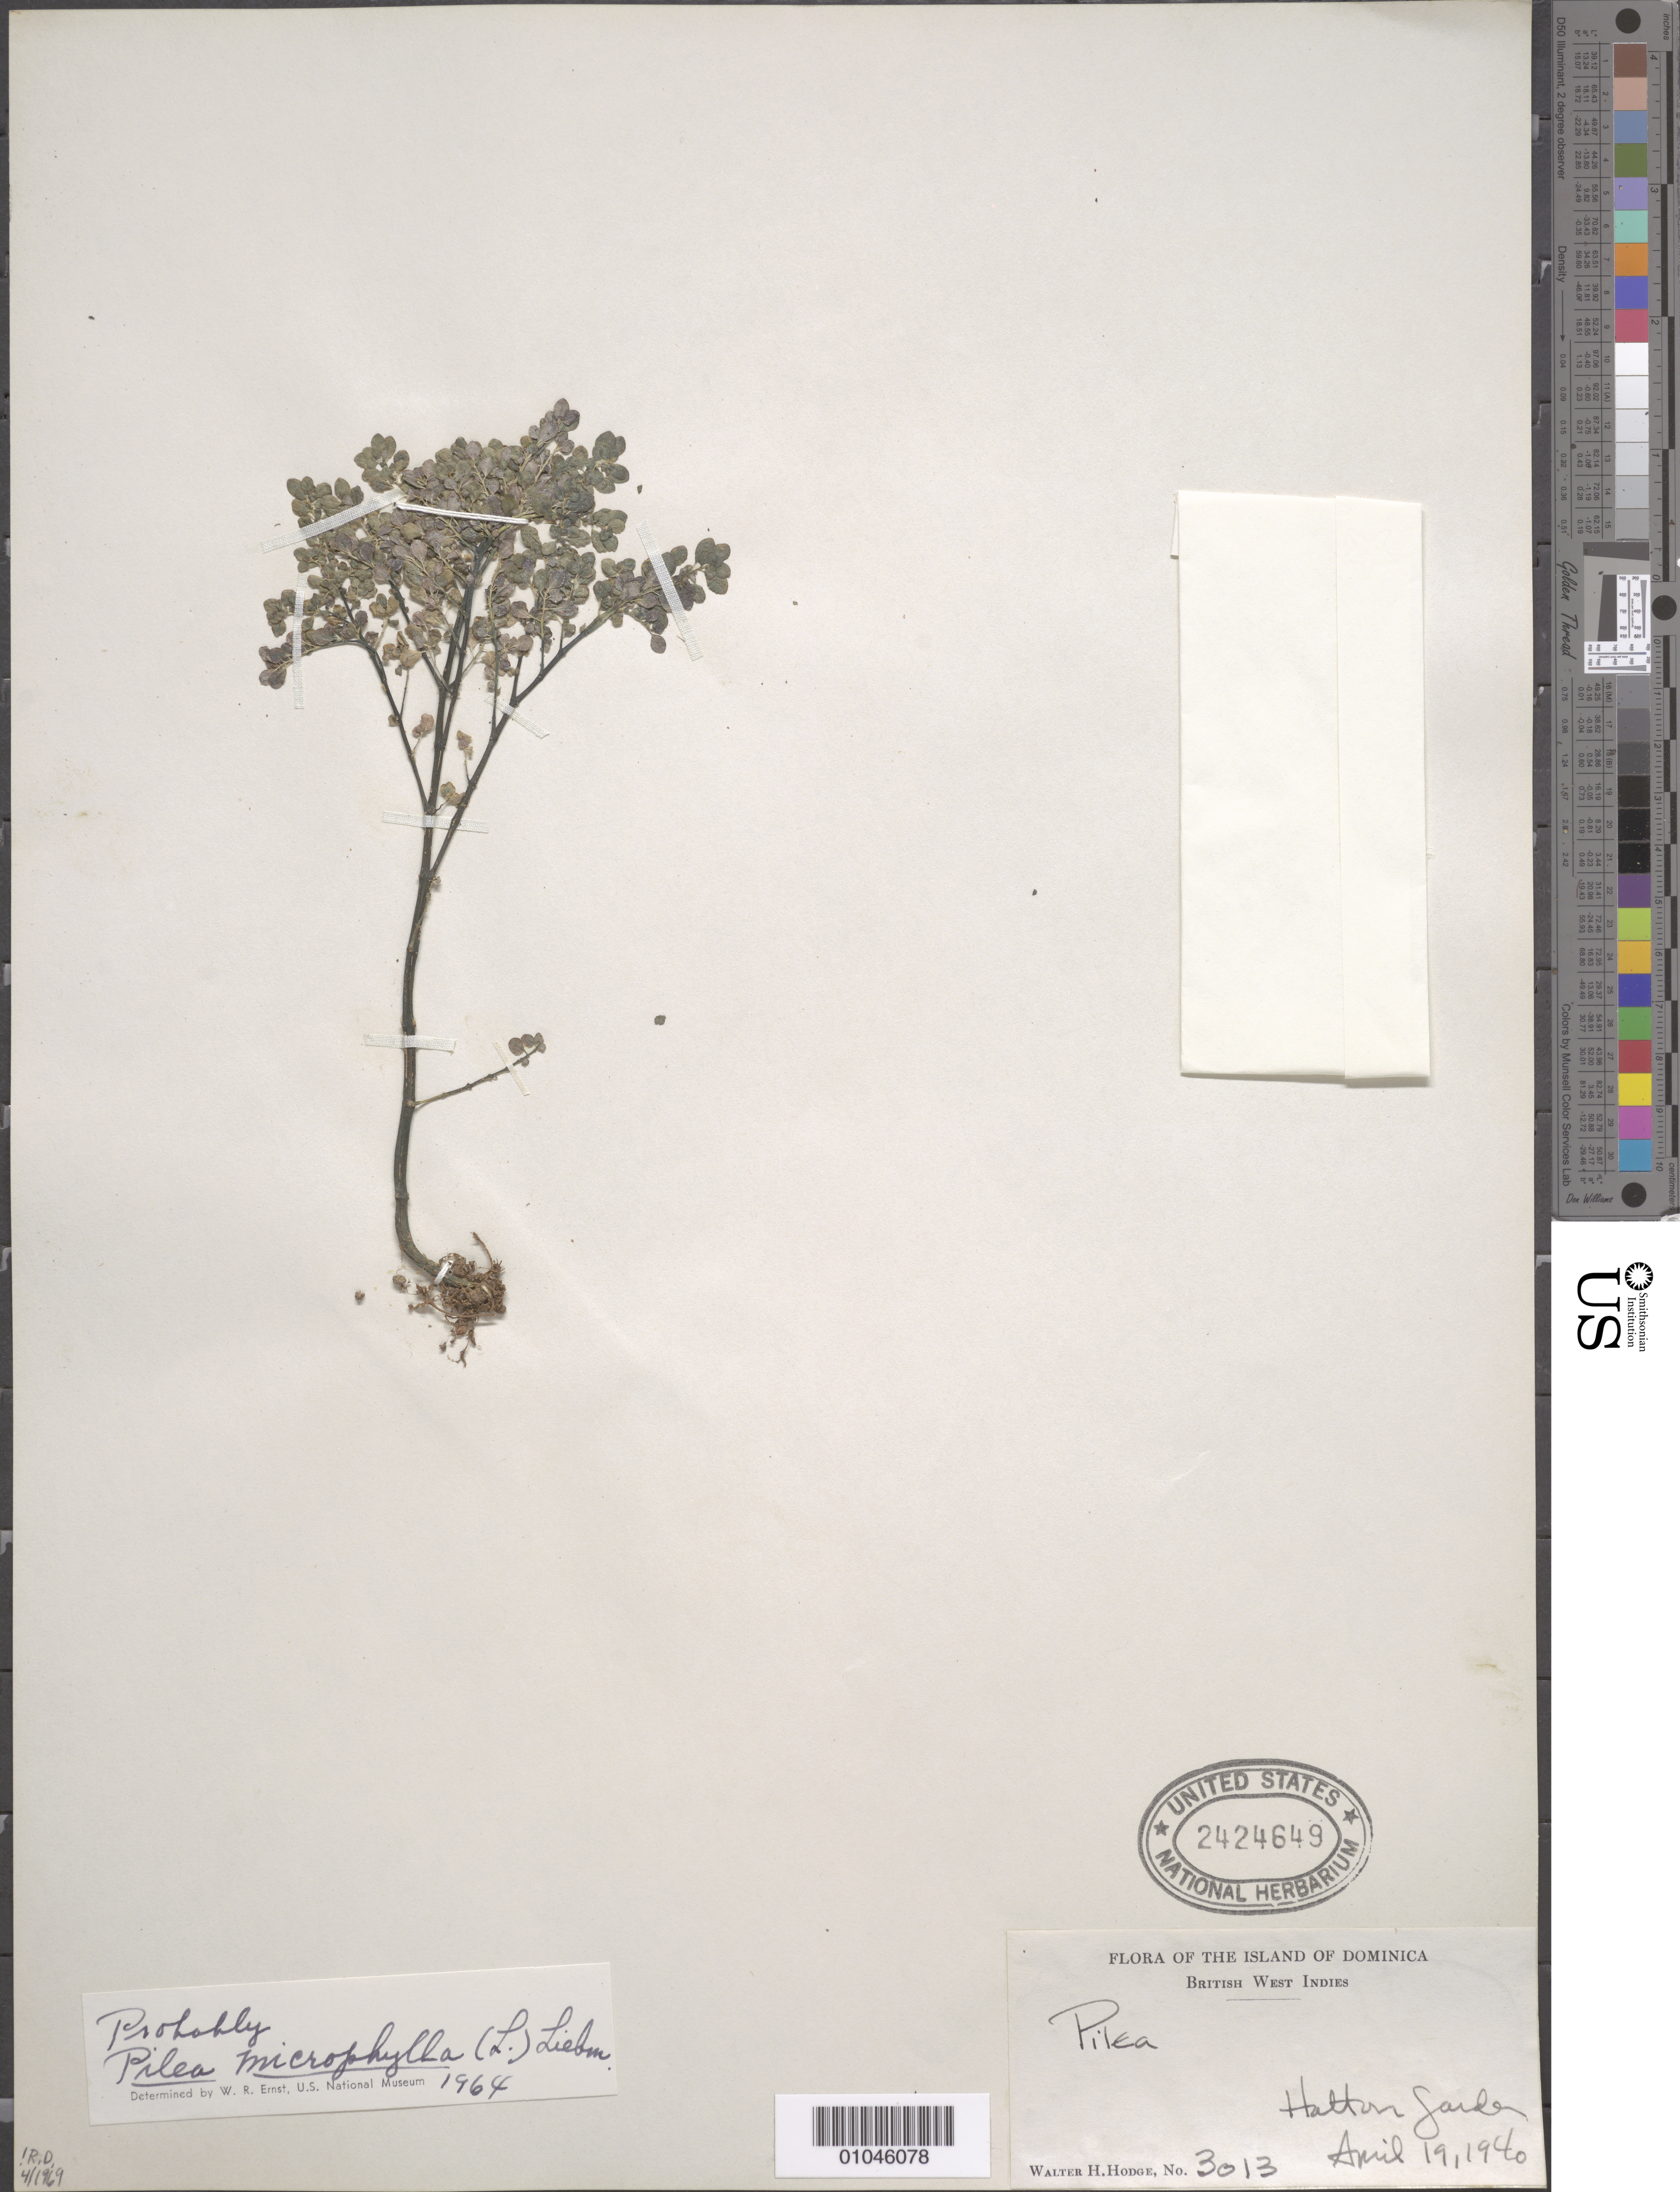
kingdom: Plantae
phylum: Tracheophyta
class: Magnoliopsida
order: Rosales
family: Urticaceae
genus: Pilea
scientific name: Pilea microphylla var. microphylla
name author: (L.) Liebm.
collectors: W. Hodge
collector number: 3013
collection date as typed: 19 Apr 1940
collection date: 1940-04-19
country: Dominica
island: Dominica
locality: Halton Garden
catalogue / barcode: US 2424649